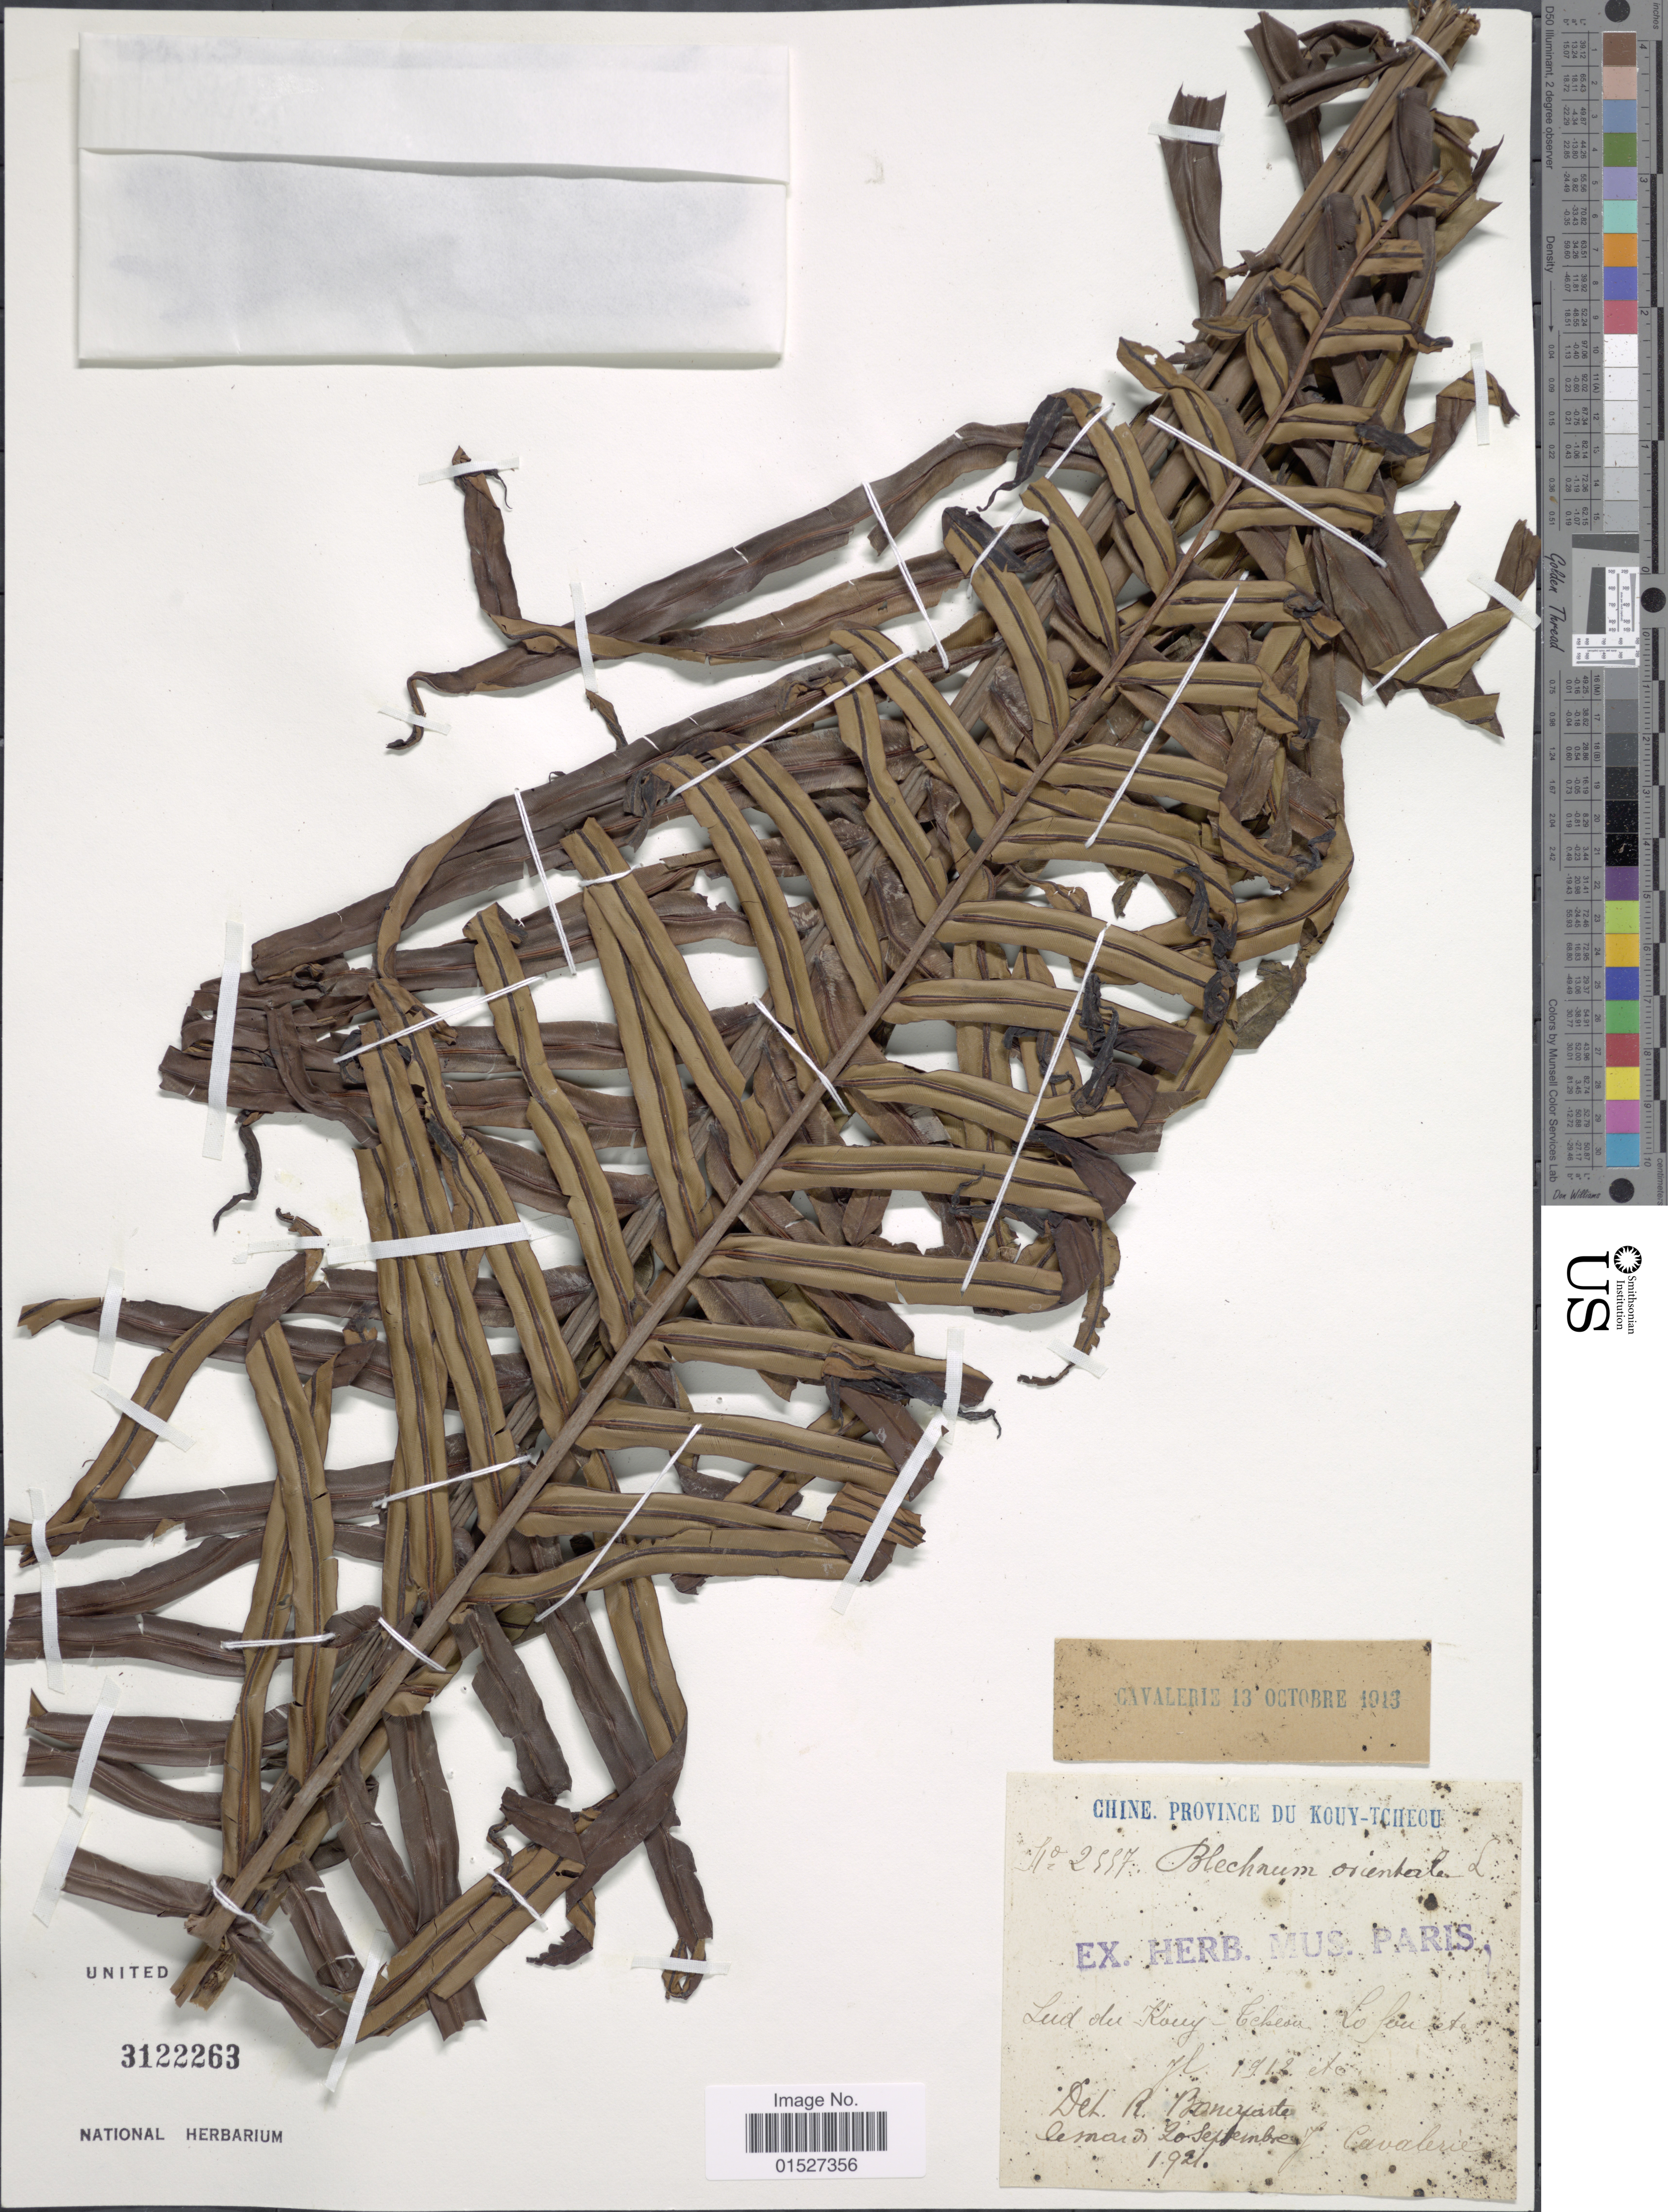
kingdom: Plantae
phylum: Tracheophyta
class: Polypodiopsida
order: Polypodiales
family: Blechnaceae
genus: Blechnum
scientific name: Blechnum orientale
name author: L.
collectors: J. Cavalerie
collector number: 2557*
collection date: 1921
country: China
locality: Chine Province du Kouy-Tcheou. Lud du Kouy-tehesia La fou te jl. [interpreted]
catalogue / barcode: US 3122263